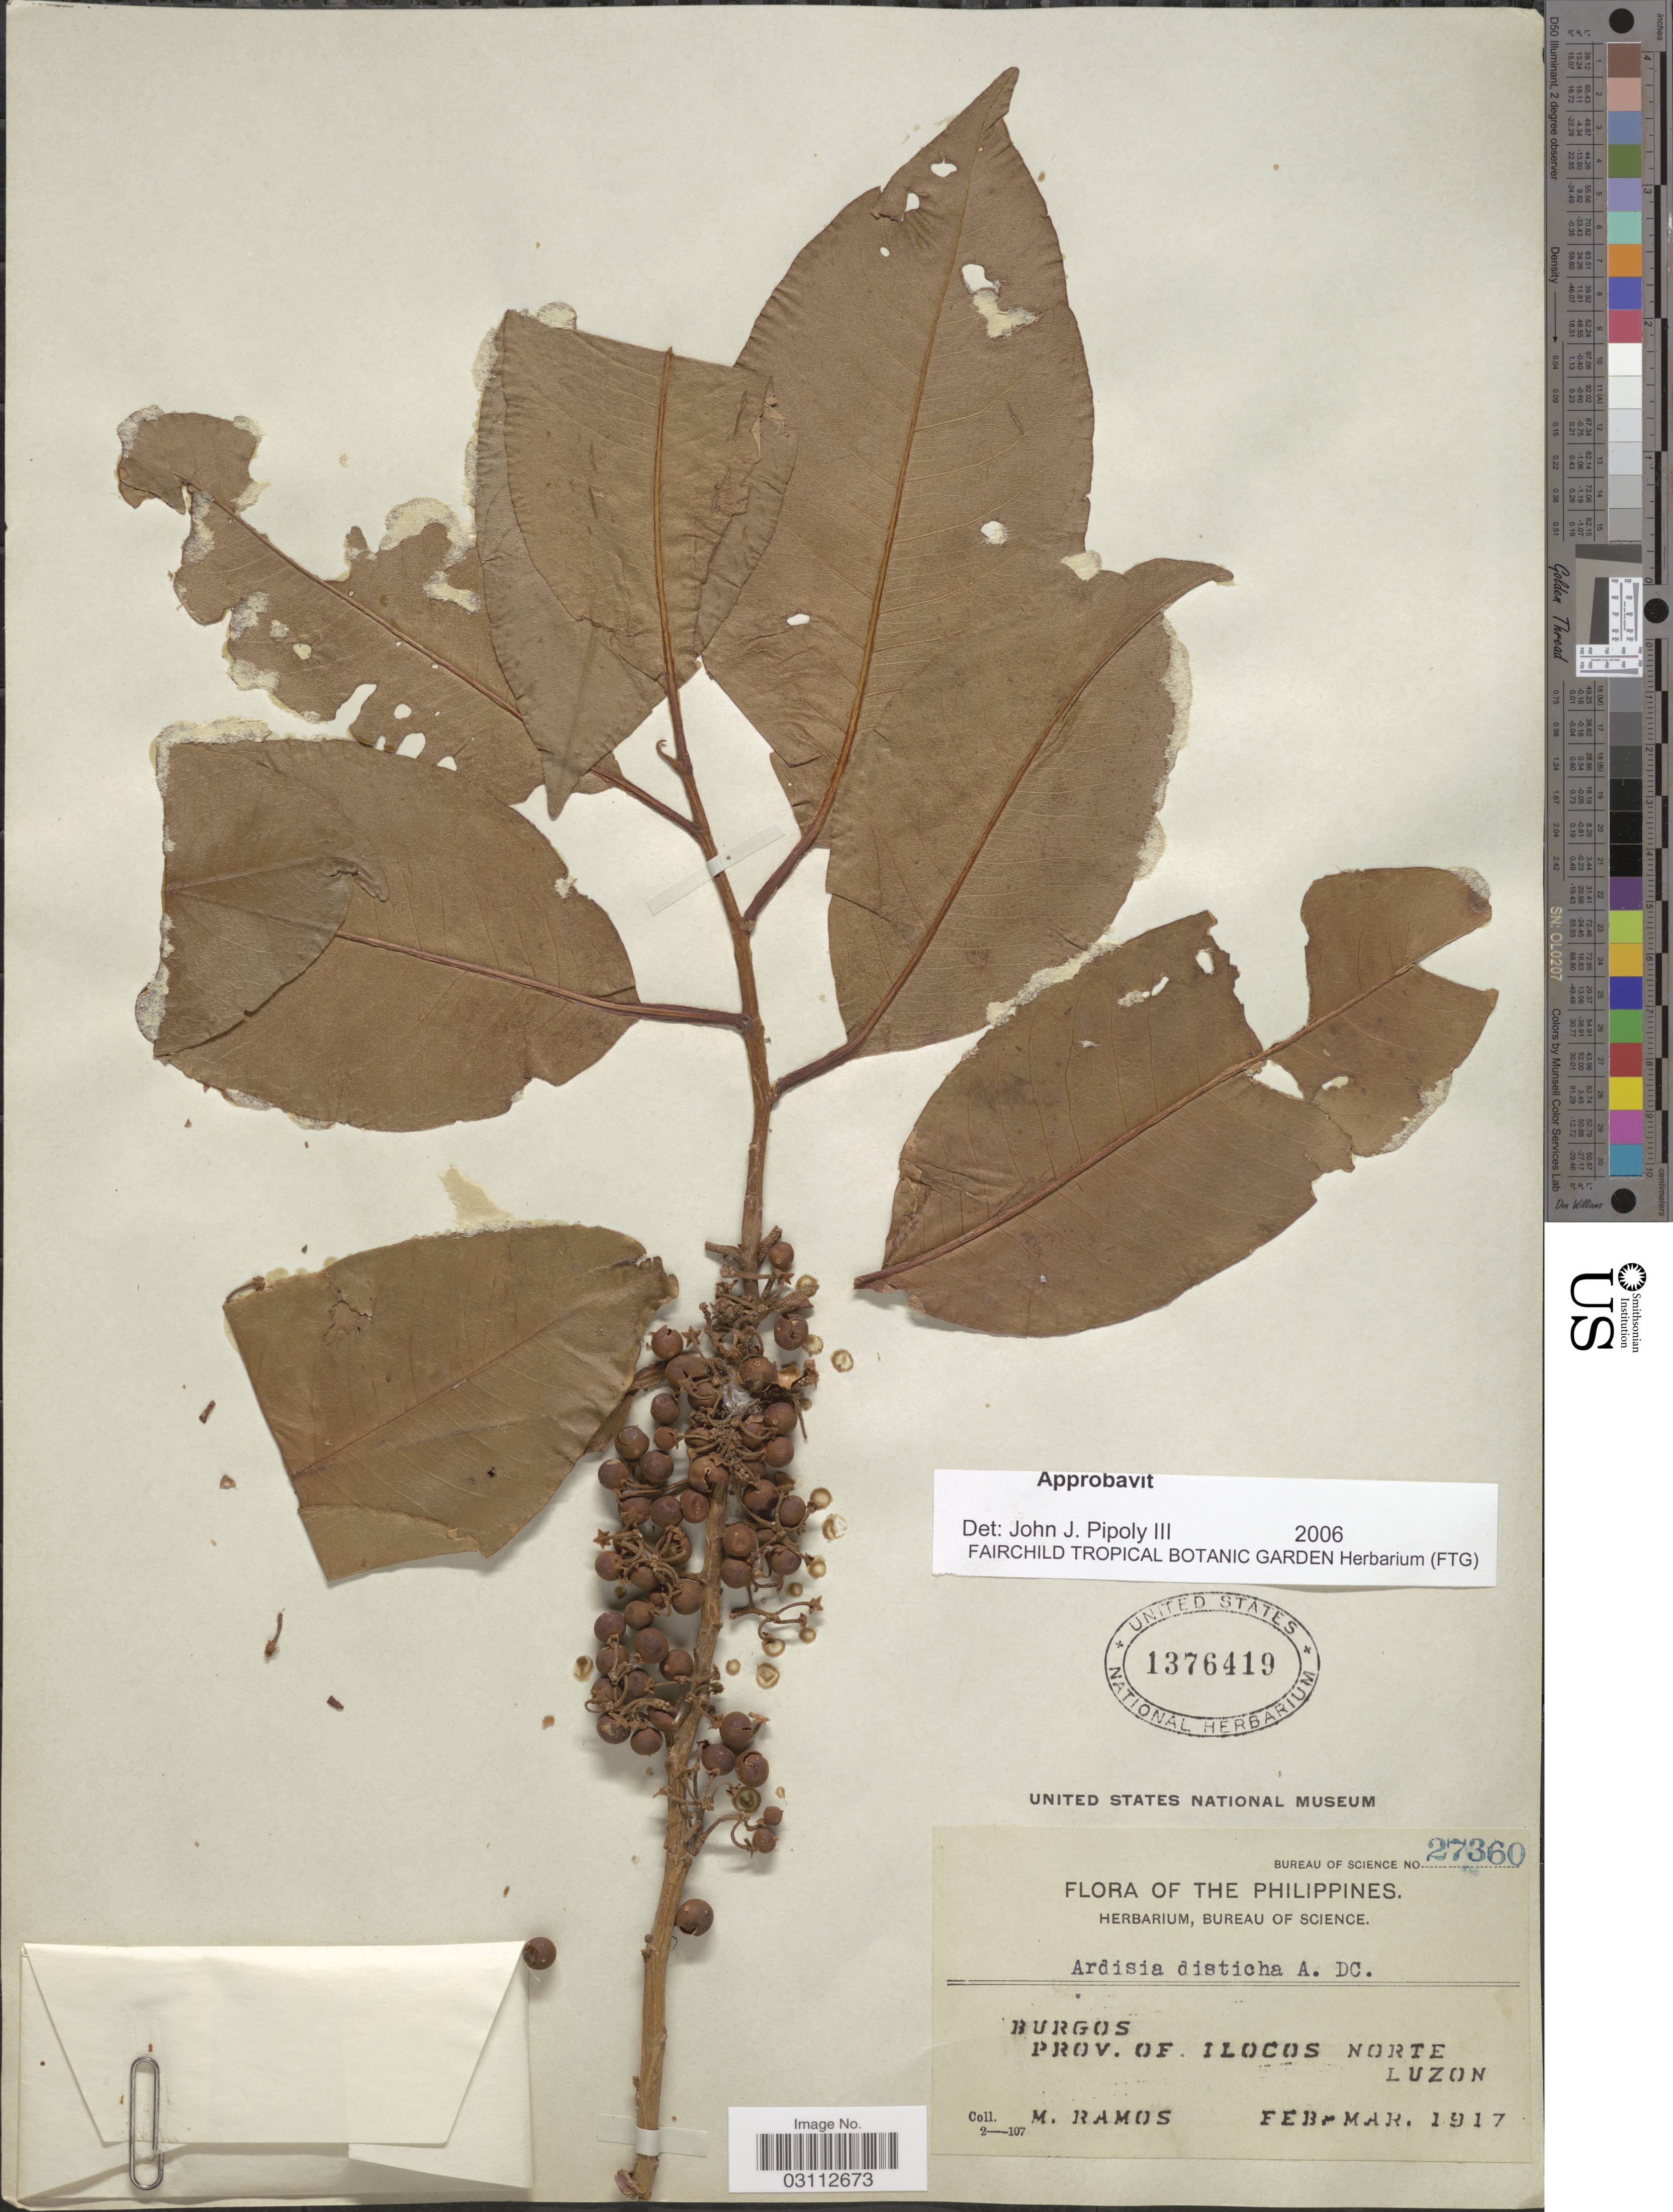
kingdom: Plantae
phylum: Tracheophyta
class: Magnoliopsida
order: Ericales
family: Primulaceae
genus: Ardisia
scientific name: Ardisia disticha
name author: A. DC.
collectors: M. Ramos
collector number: Bureau of science 27360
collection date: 1917-02/1917-03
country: Philippines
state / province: Ilocos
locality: Burgos, Prov. of Ilocos Norte, Luzon.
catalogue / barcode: US 1376419